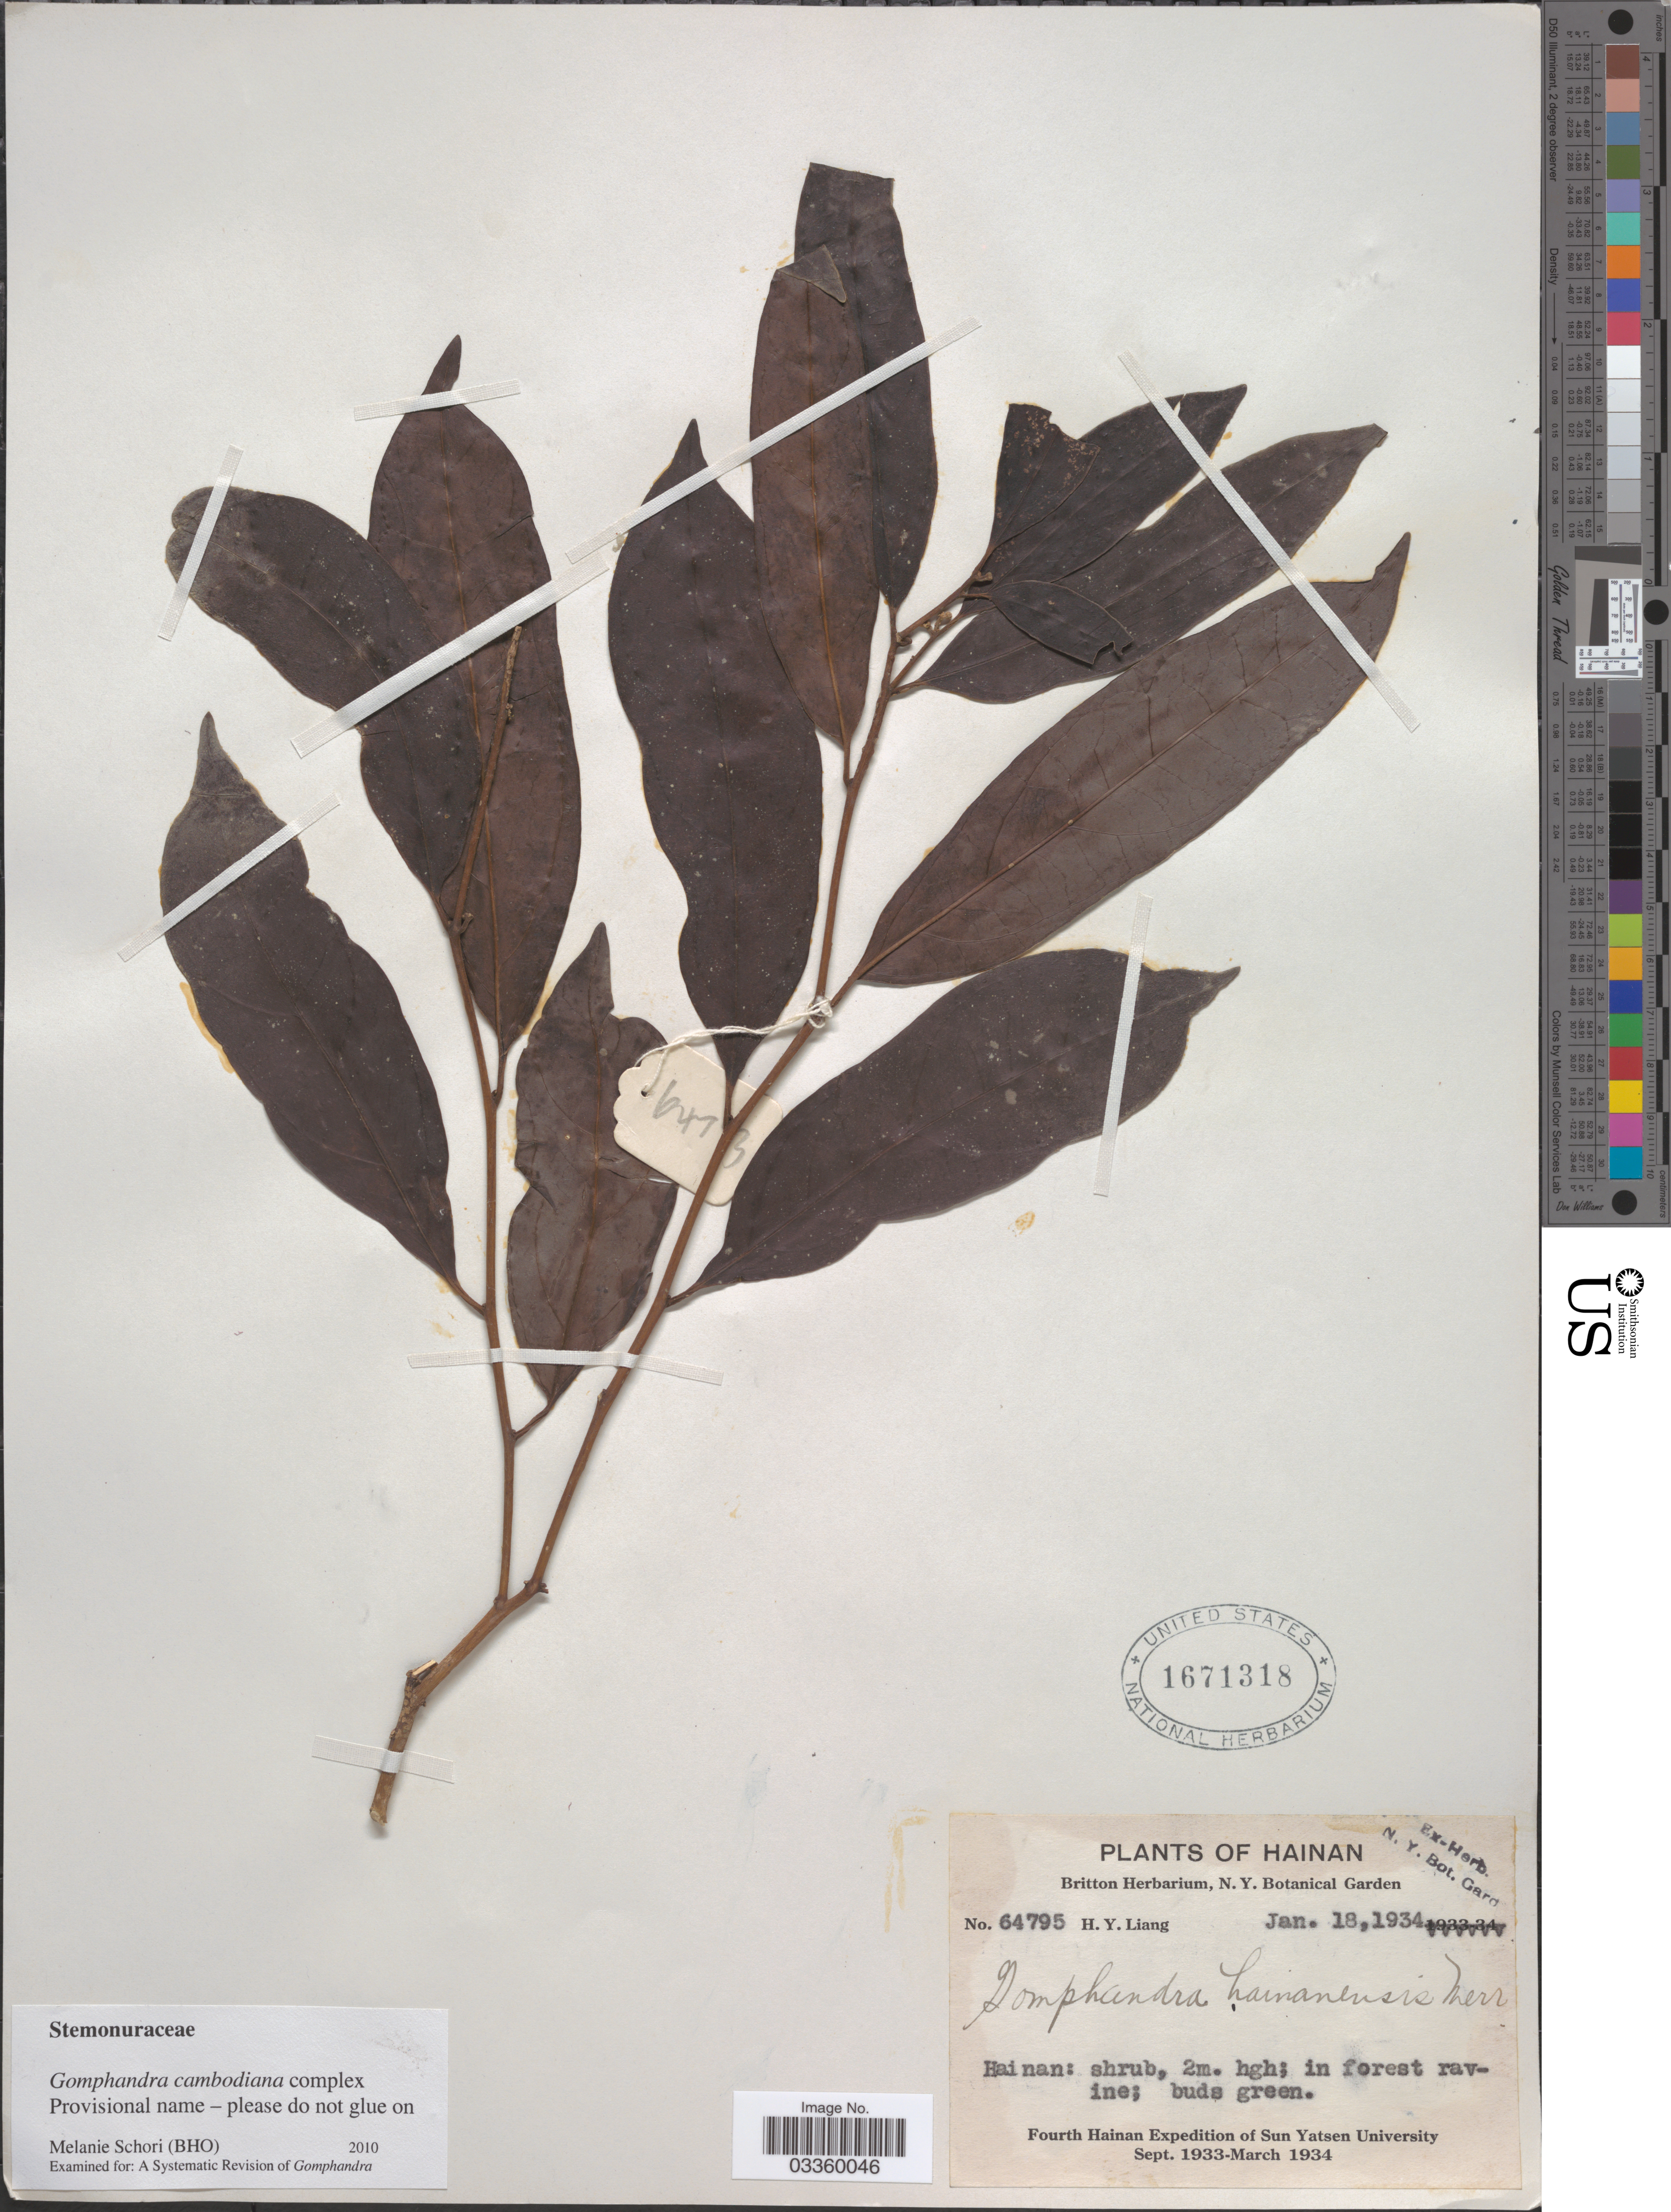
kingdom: Plantae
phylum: Tracheophyta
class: Magnoliopsida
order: Cardiopteridales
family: Stemonuraceae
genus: Gomphandra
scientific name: Gomphandra cambodiana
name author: Pierre ex Gagnep.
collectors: H. Y. Liang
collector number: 64795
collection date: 1934-01-18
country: China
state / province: Hainan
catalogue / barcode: US 1671318